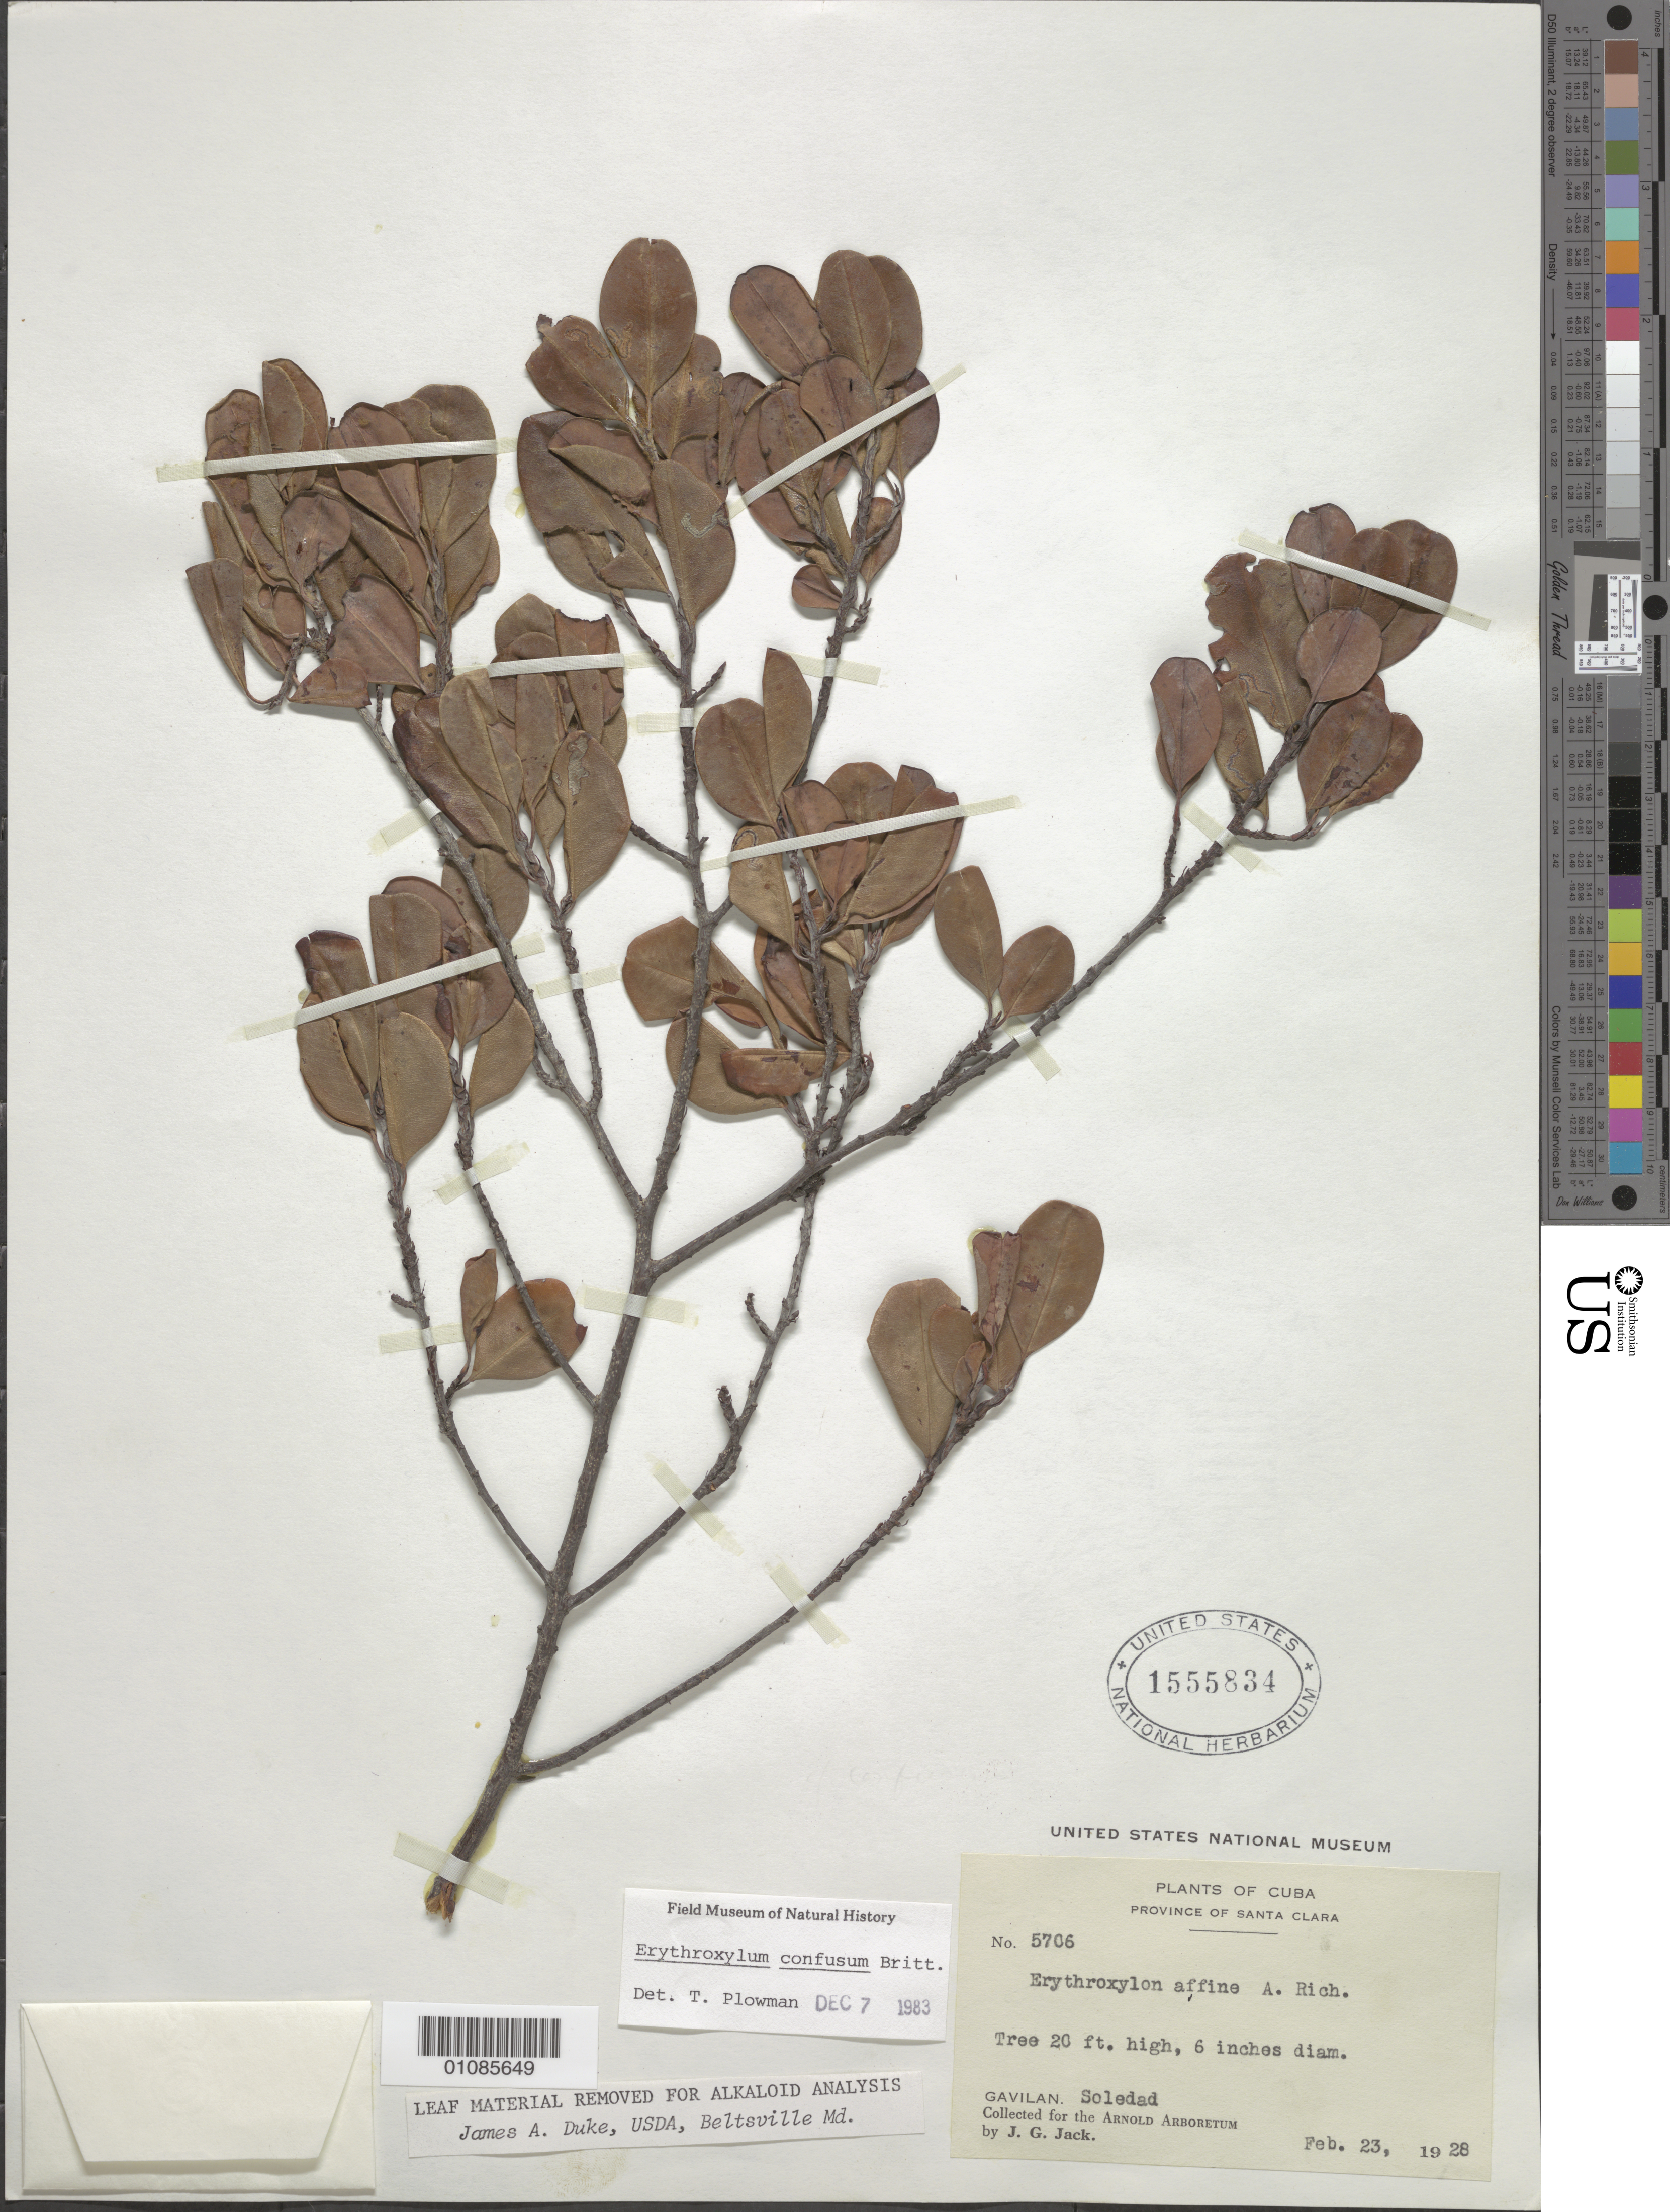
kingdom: Plantae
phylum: Tracheophyta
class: Magnoliopsida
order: Malpighiales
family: Erythroxylaceae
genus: Erythroxylum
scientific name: Erythroxylum confusum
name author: Britton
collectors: J. G. Jack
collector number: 5706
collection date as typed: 23 Feb 1928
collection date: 1928-02-23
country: Cuba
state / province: Villa Clara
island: Cuba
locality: Santa Clara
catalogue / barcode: US 155534